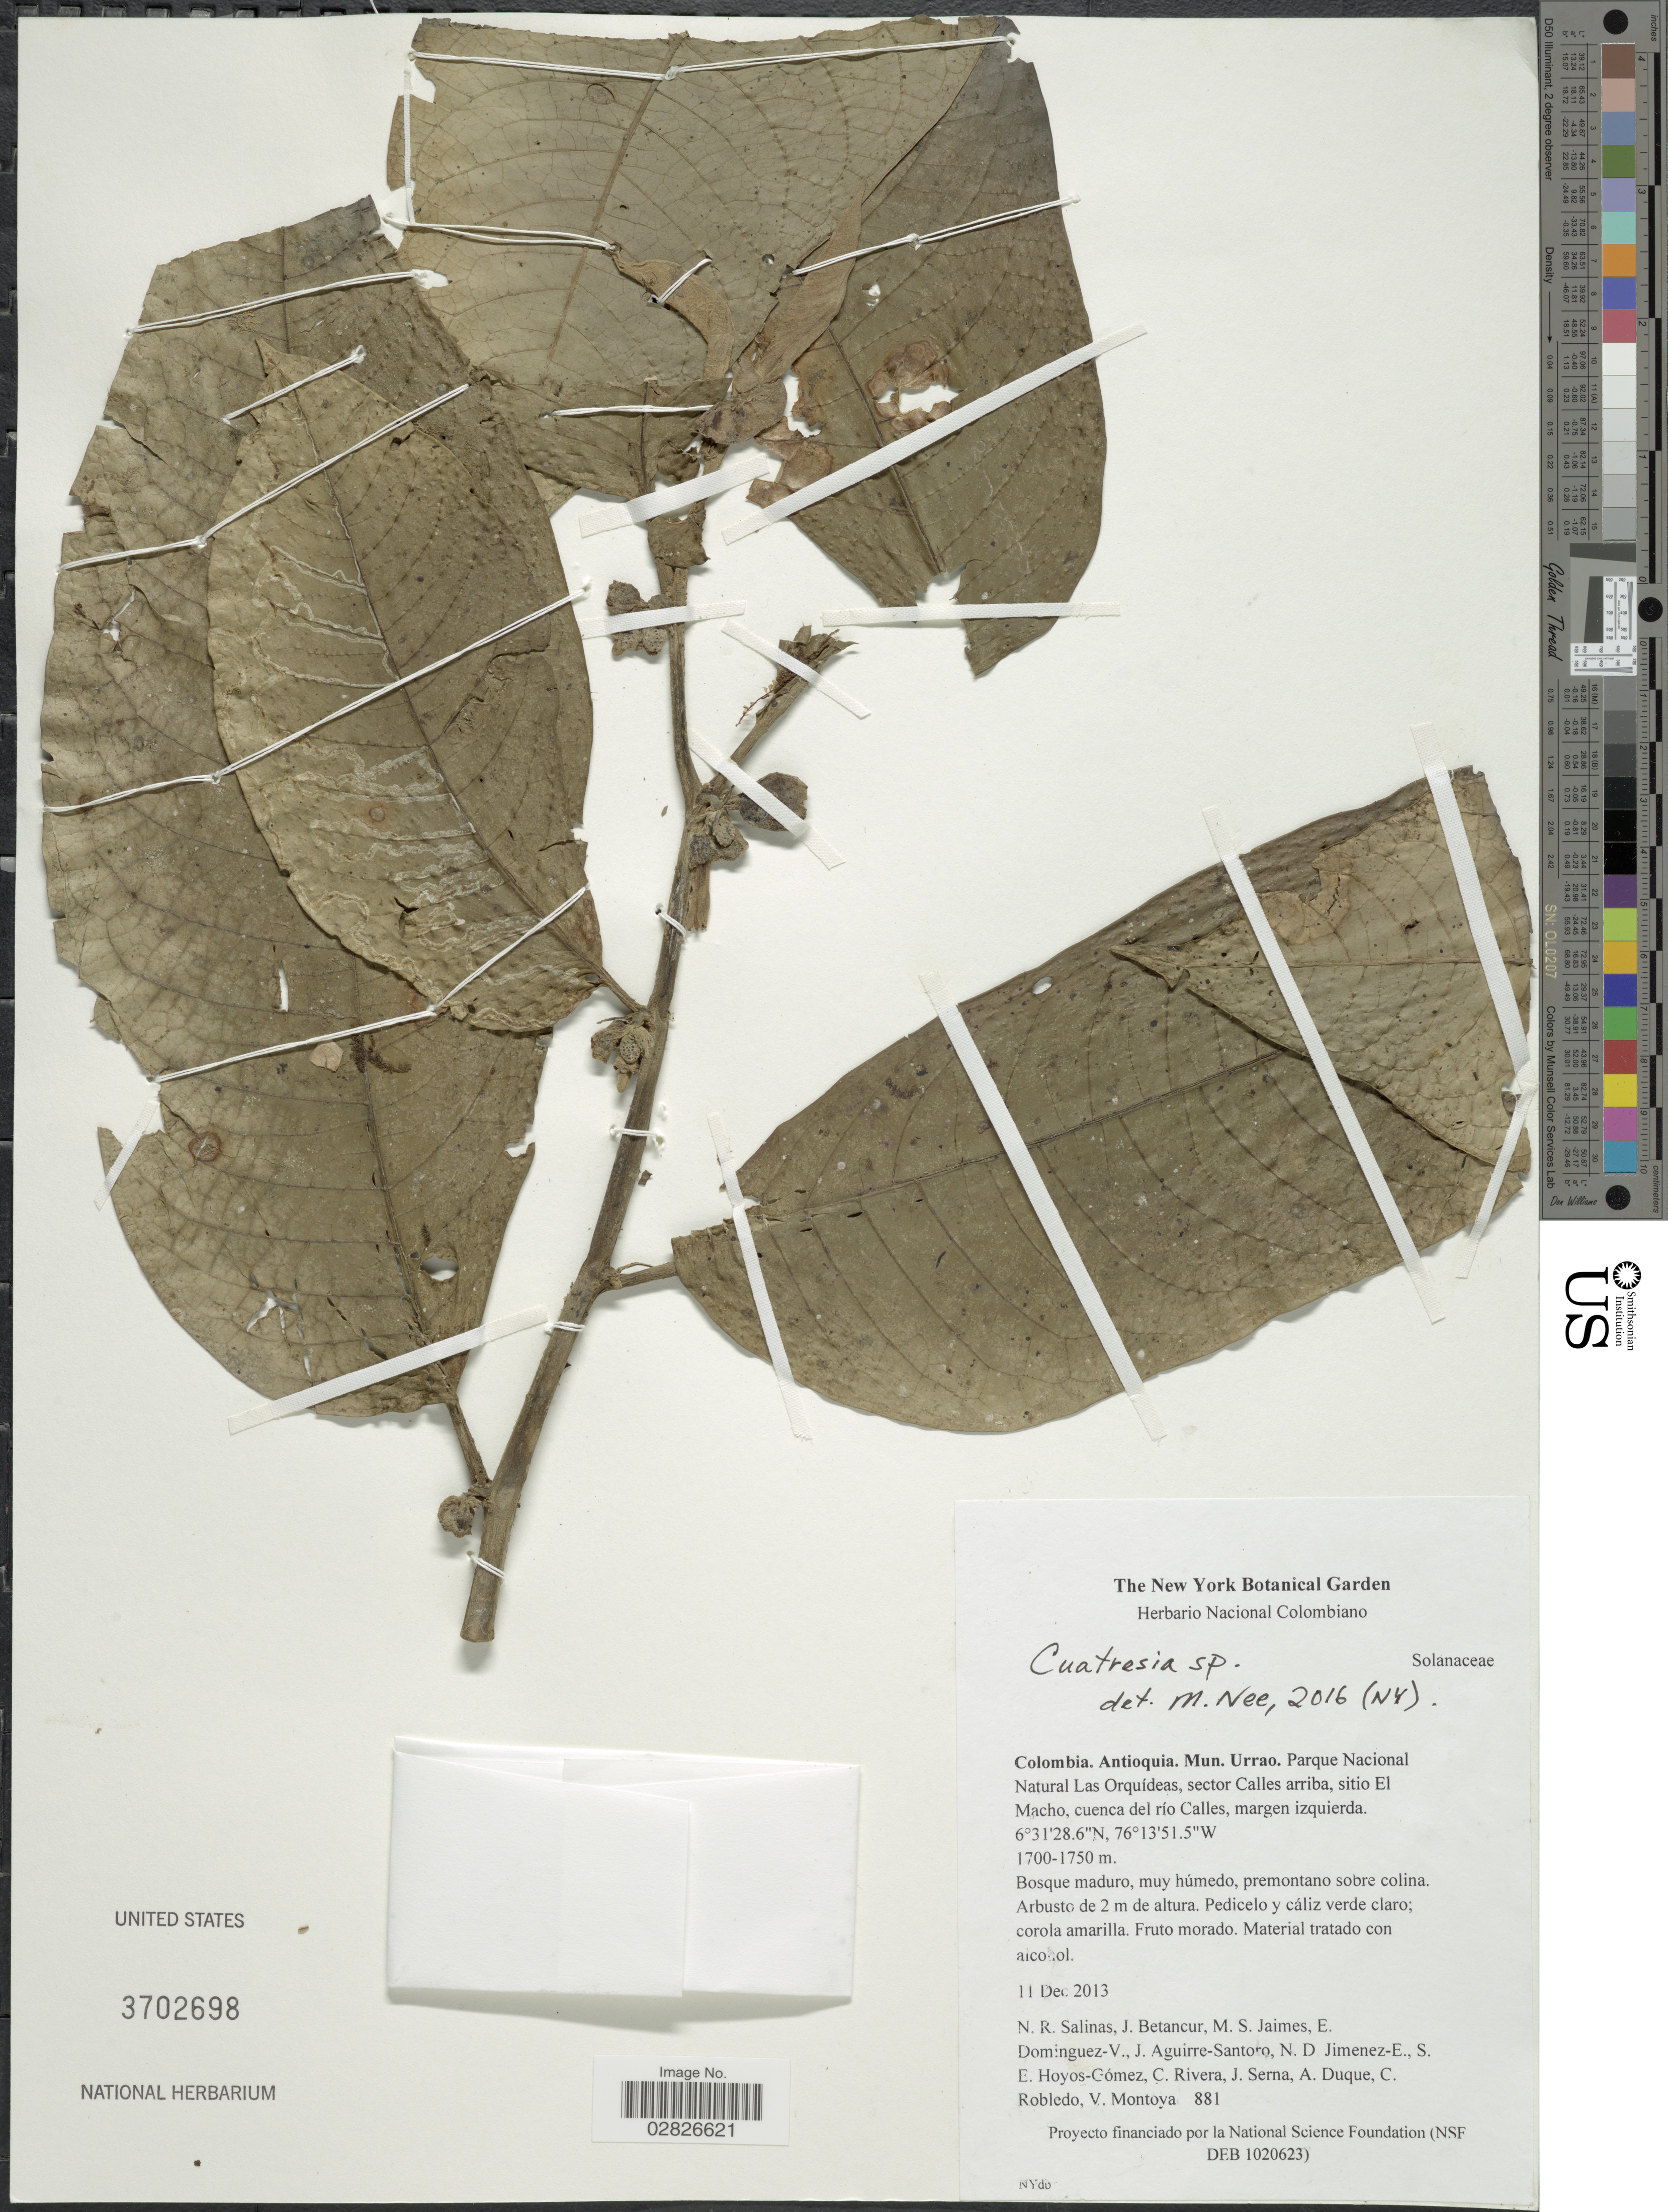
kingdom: Plantae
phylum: Tracheophyta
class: Magnoliopsida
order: Solanales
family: Solanaceae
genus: Cuatresia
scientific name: Cuatresia sp.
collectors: N. Salinas, J. Betancur, M. James, E. Dominguez & et al.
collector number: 881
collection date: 2013-12-11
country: Colombia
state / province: Antioquia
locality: Mun. Urrao, Parque Nacional Natural Las Orquídeas, sector Calles arriba, sitio El Macho, cuenca del río Calles, margen izquierda.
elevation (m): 1700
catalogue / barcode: US 3702698